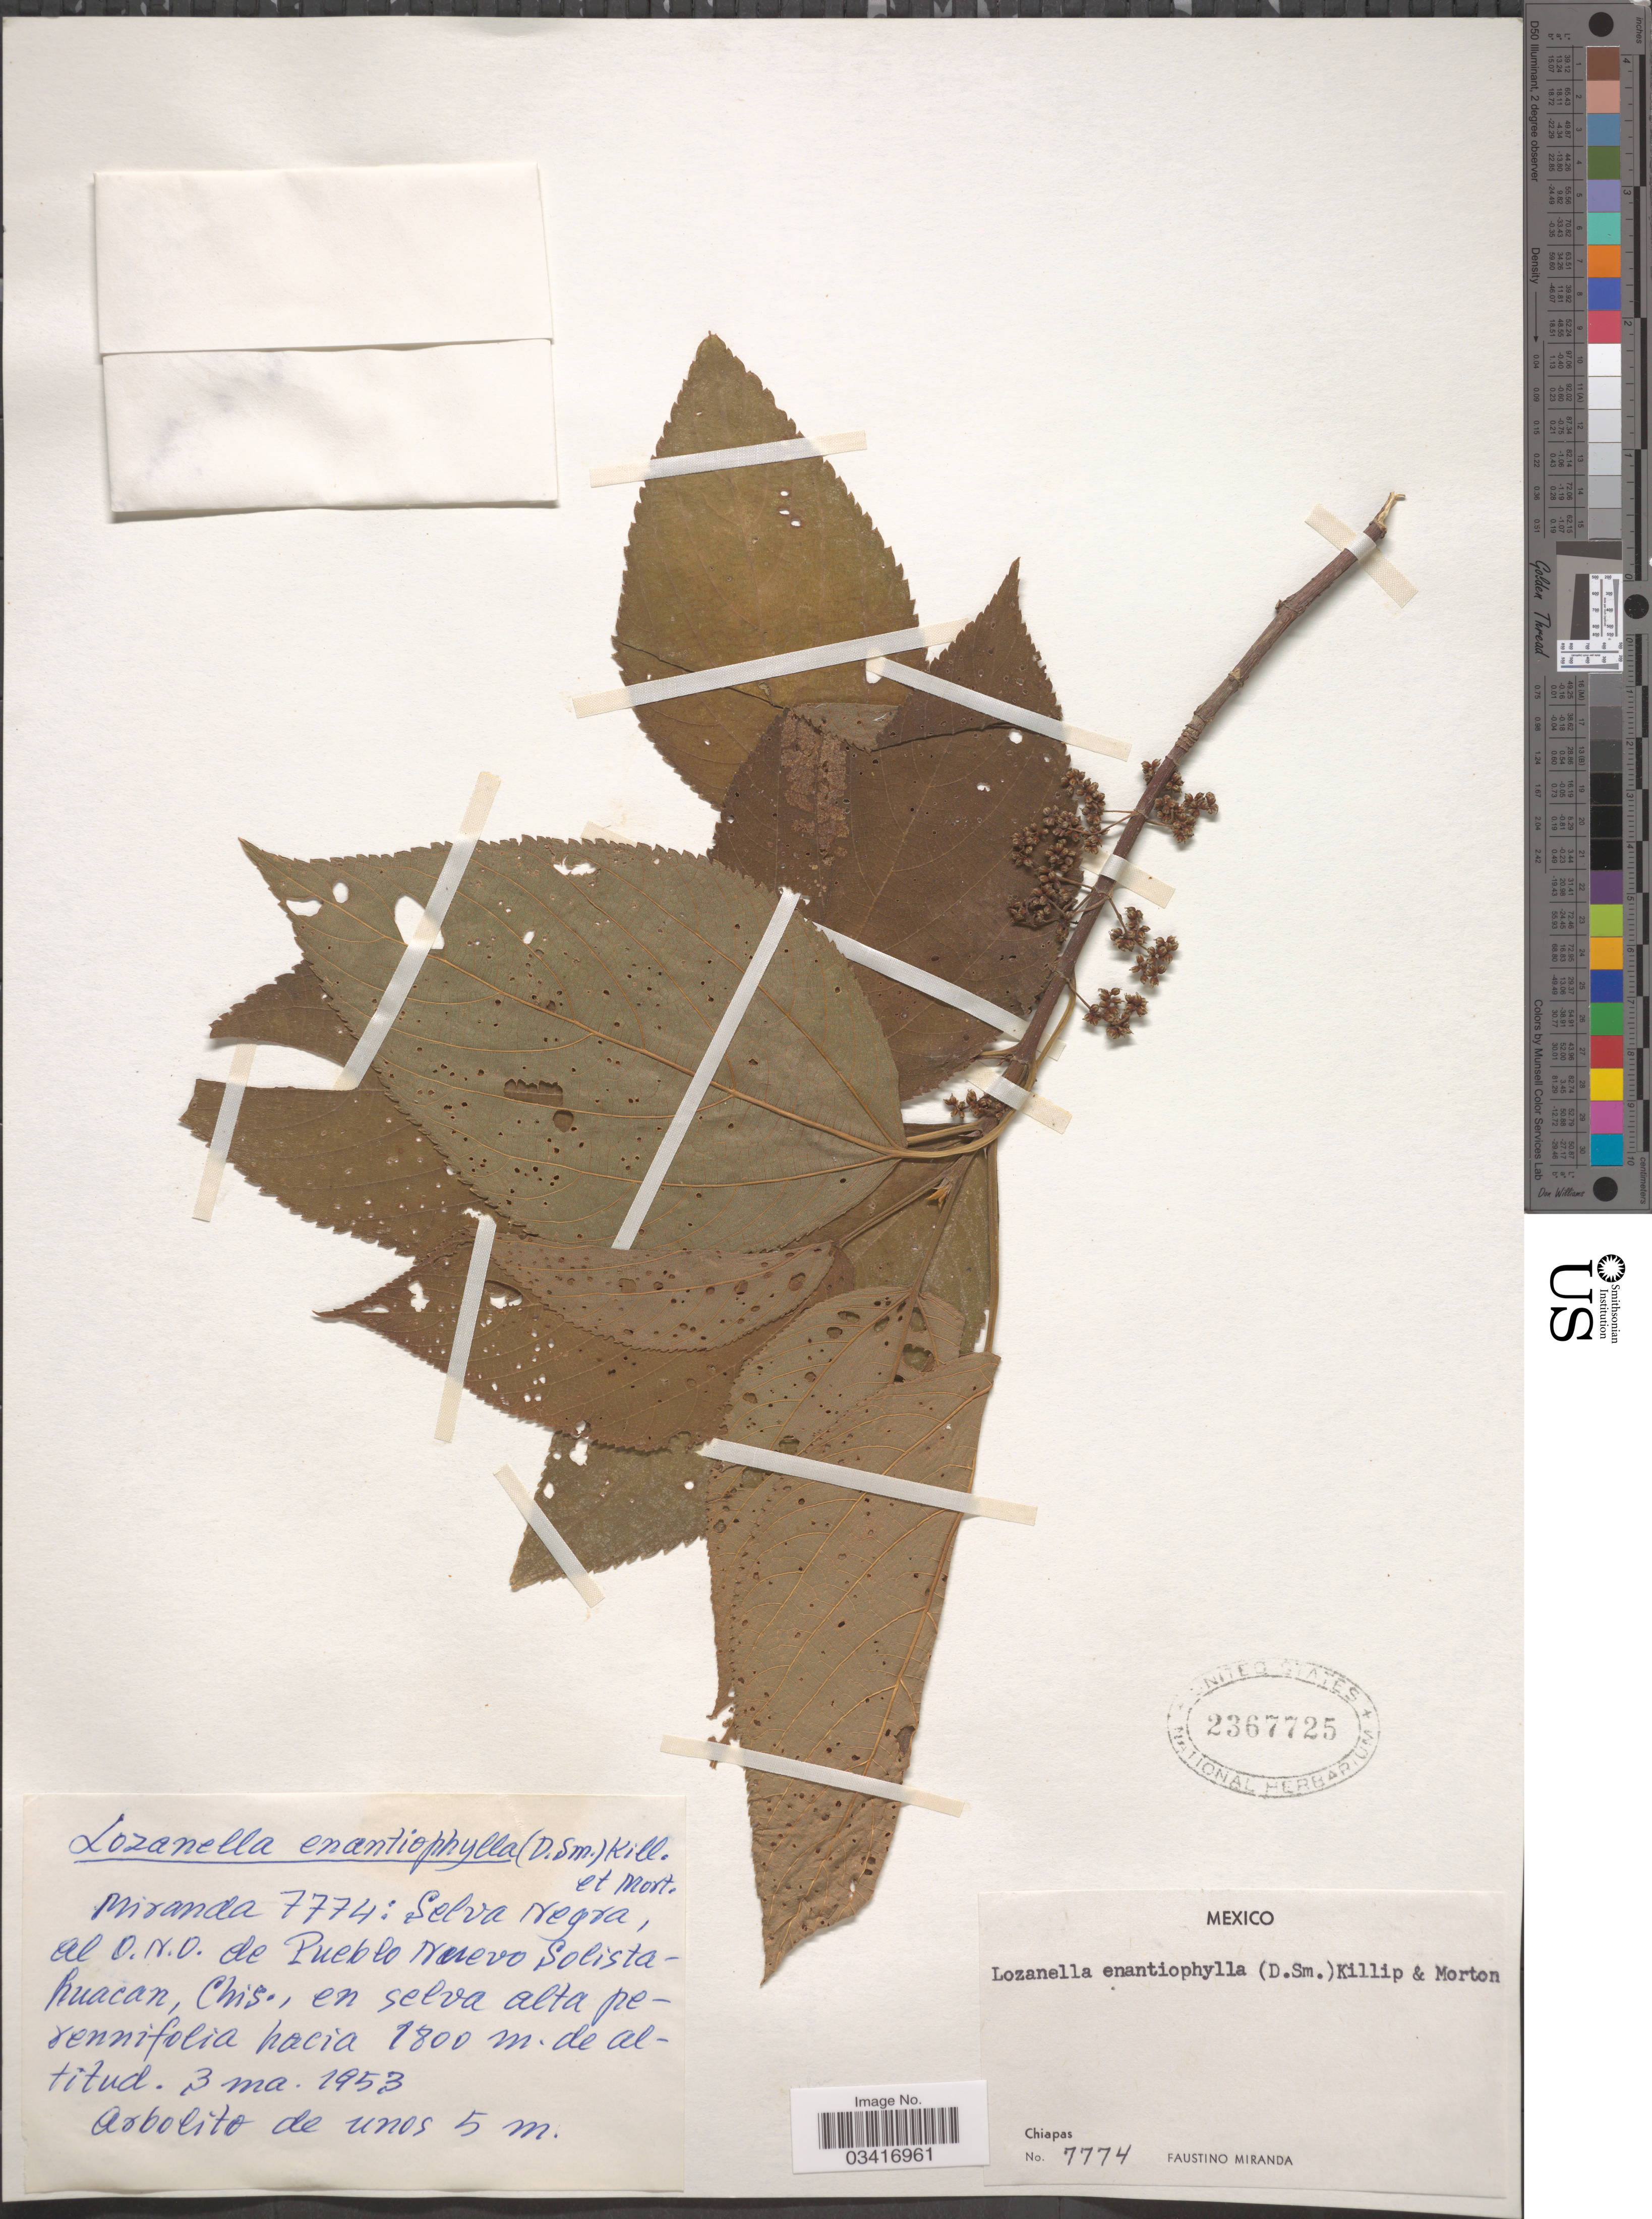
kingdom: Plantae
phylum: Tracheophyta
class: Magnoliopsida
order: Rosales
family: Cannabaceae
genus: Lozanella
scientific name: Lozanella enantiophylla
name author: (Donn. Sm.) Killip & C.V. Morton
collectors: F. Miranda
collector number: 7774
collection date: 1953-03-03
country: Mexico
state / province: Chiapas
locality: Selva negra, al O.N.O. de Pueblo Nuevo Solistahuacan.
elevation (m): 1800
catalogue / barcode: US 2367725